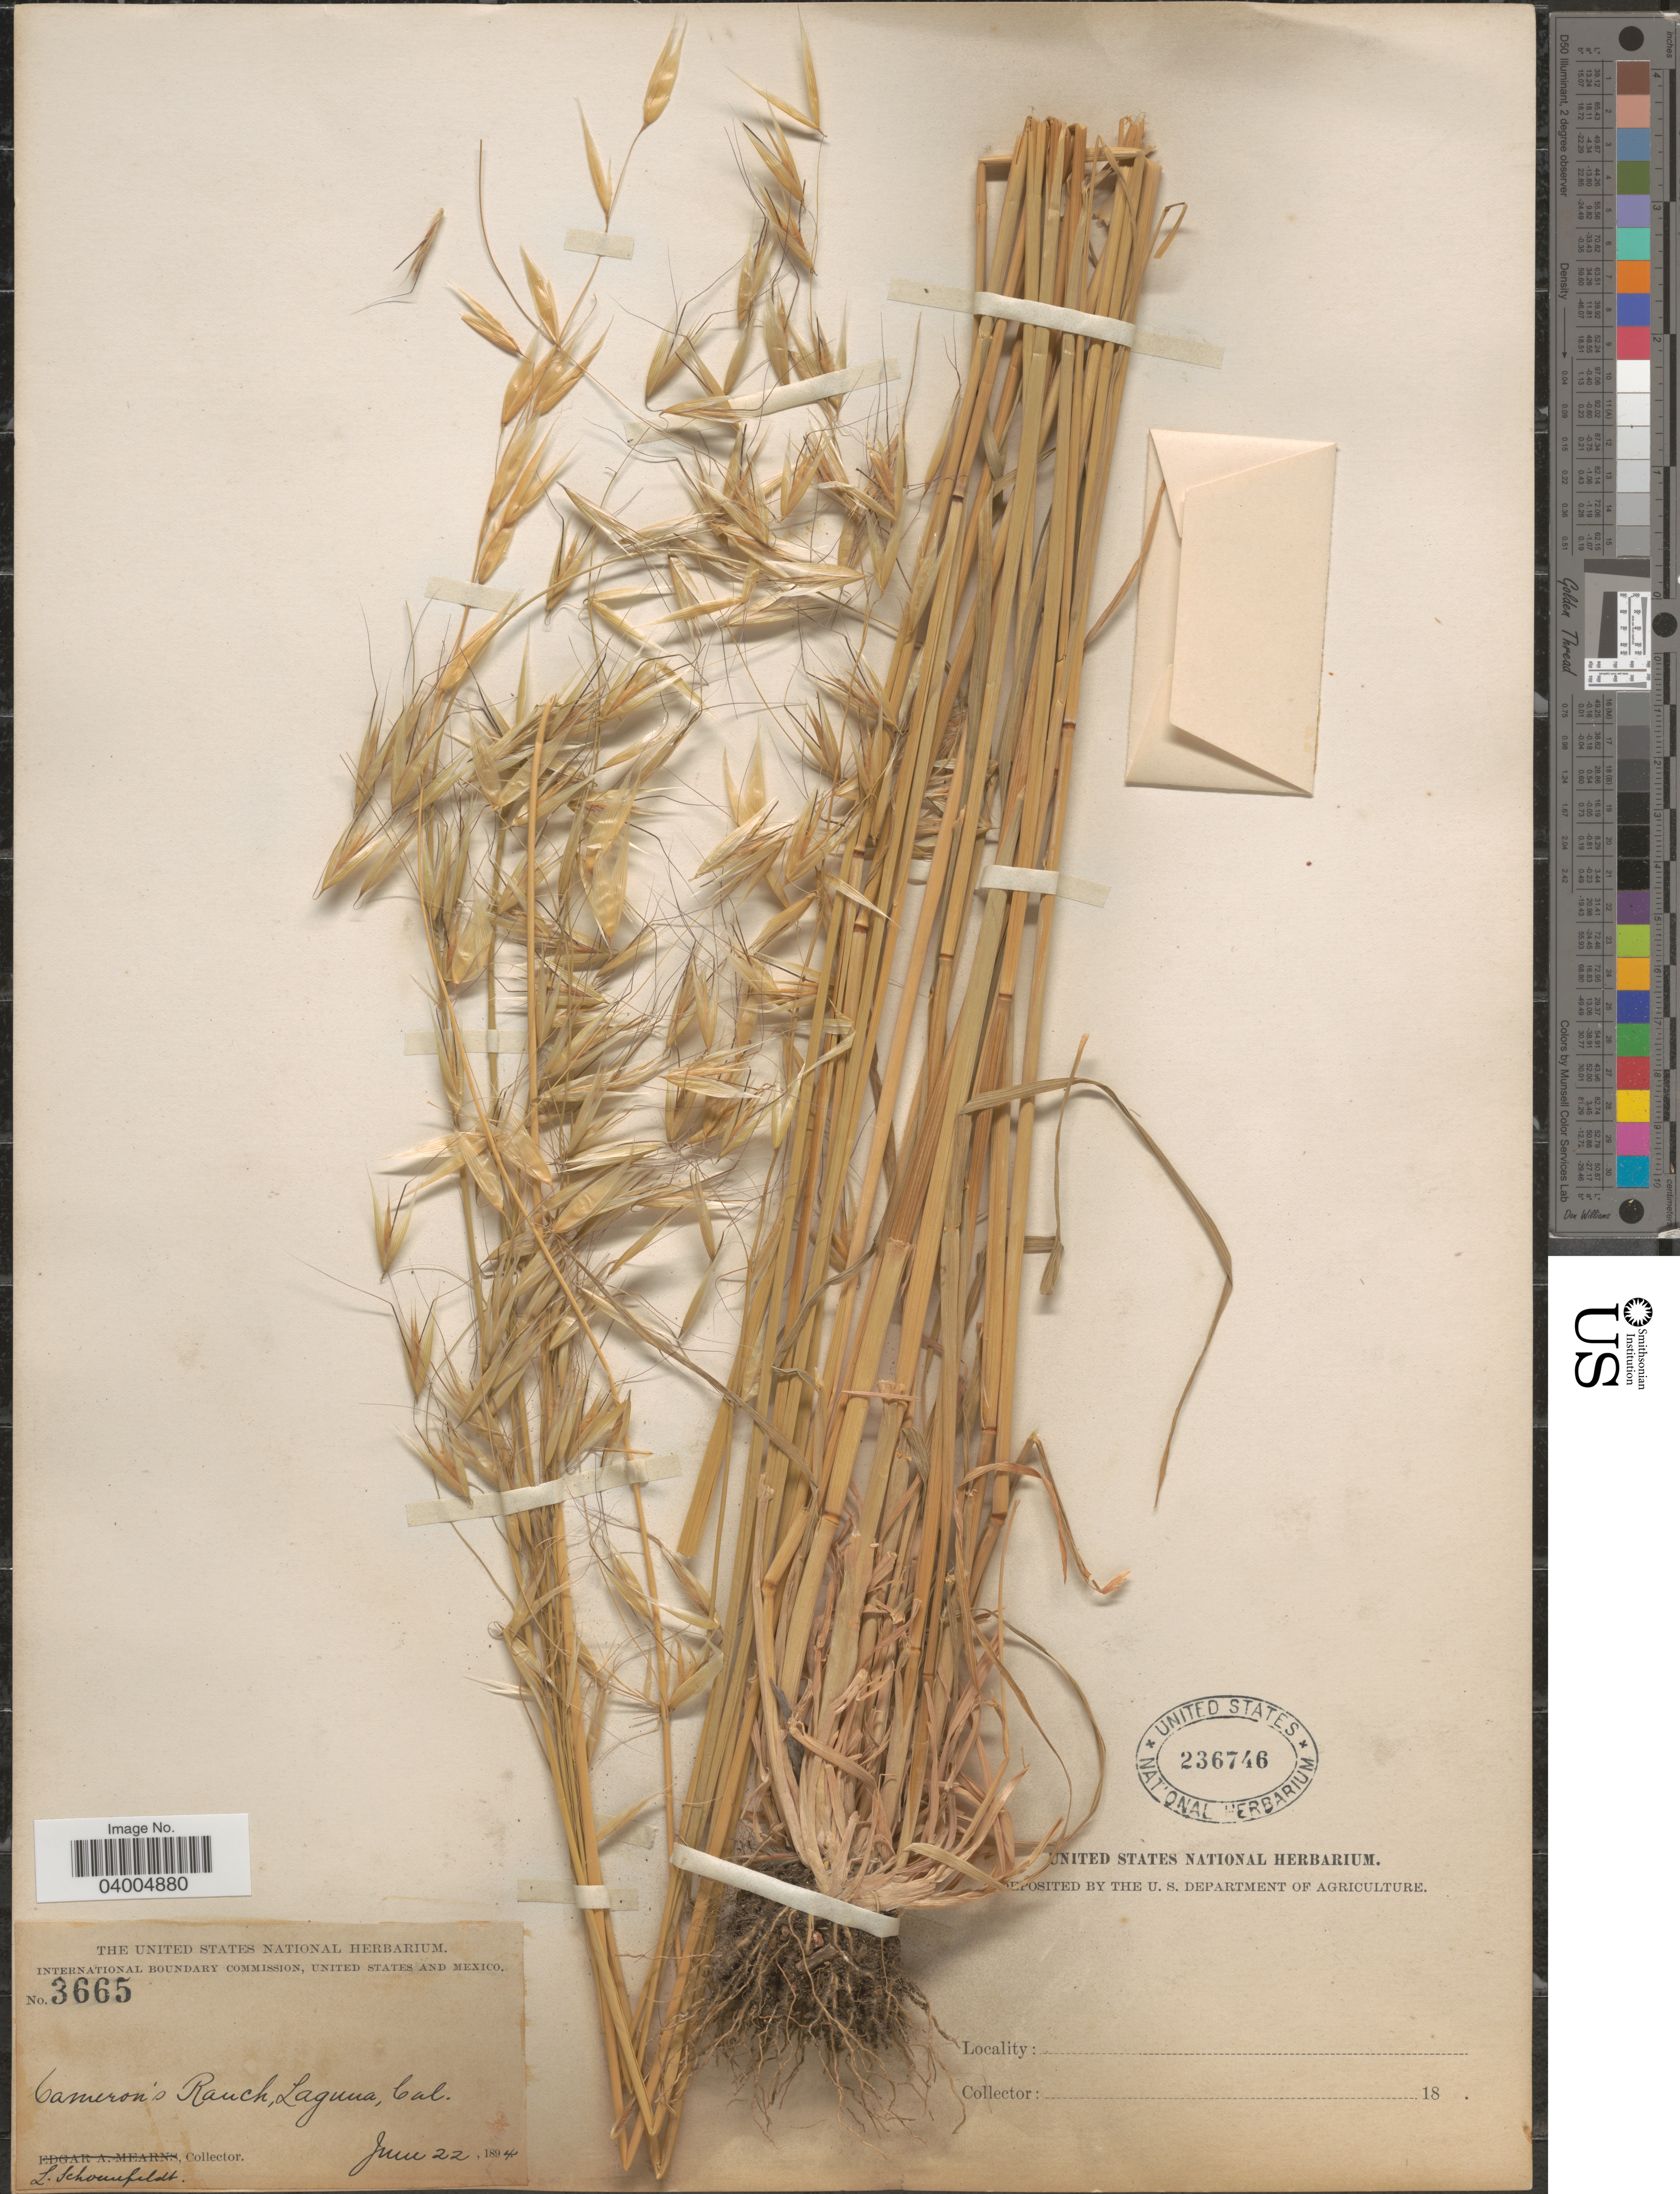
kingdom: Plantae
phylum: Tracheophyta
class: Liliopsida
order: Poales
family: Poaceae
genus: Avena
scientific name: Avena barbata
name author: Pott ex Link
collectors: L. Schounfeldt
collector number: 3665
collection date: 1894-06-22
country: United States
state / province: California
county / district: Orange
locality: Cameron's Ranch, Laguna.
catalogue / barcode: US 236746